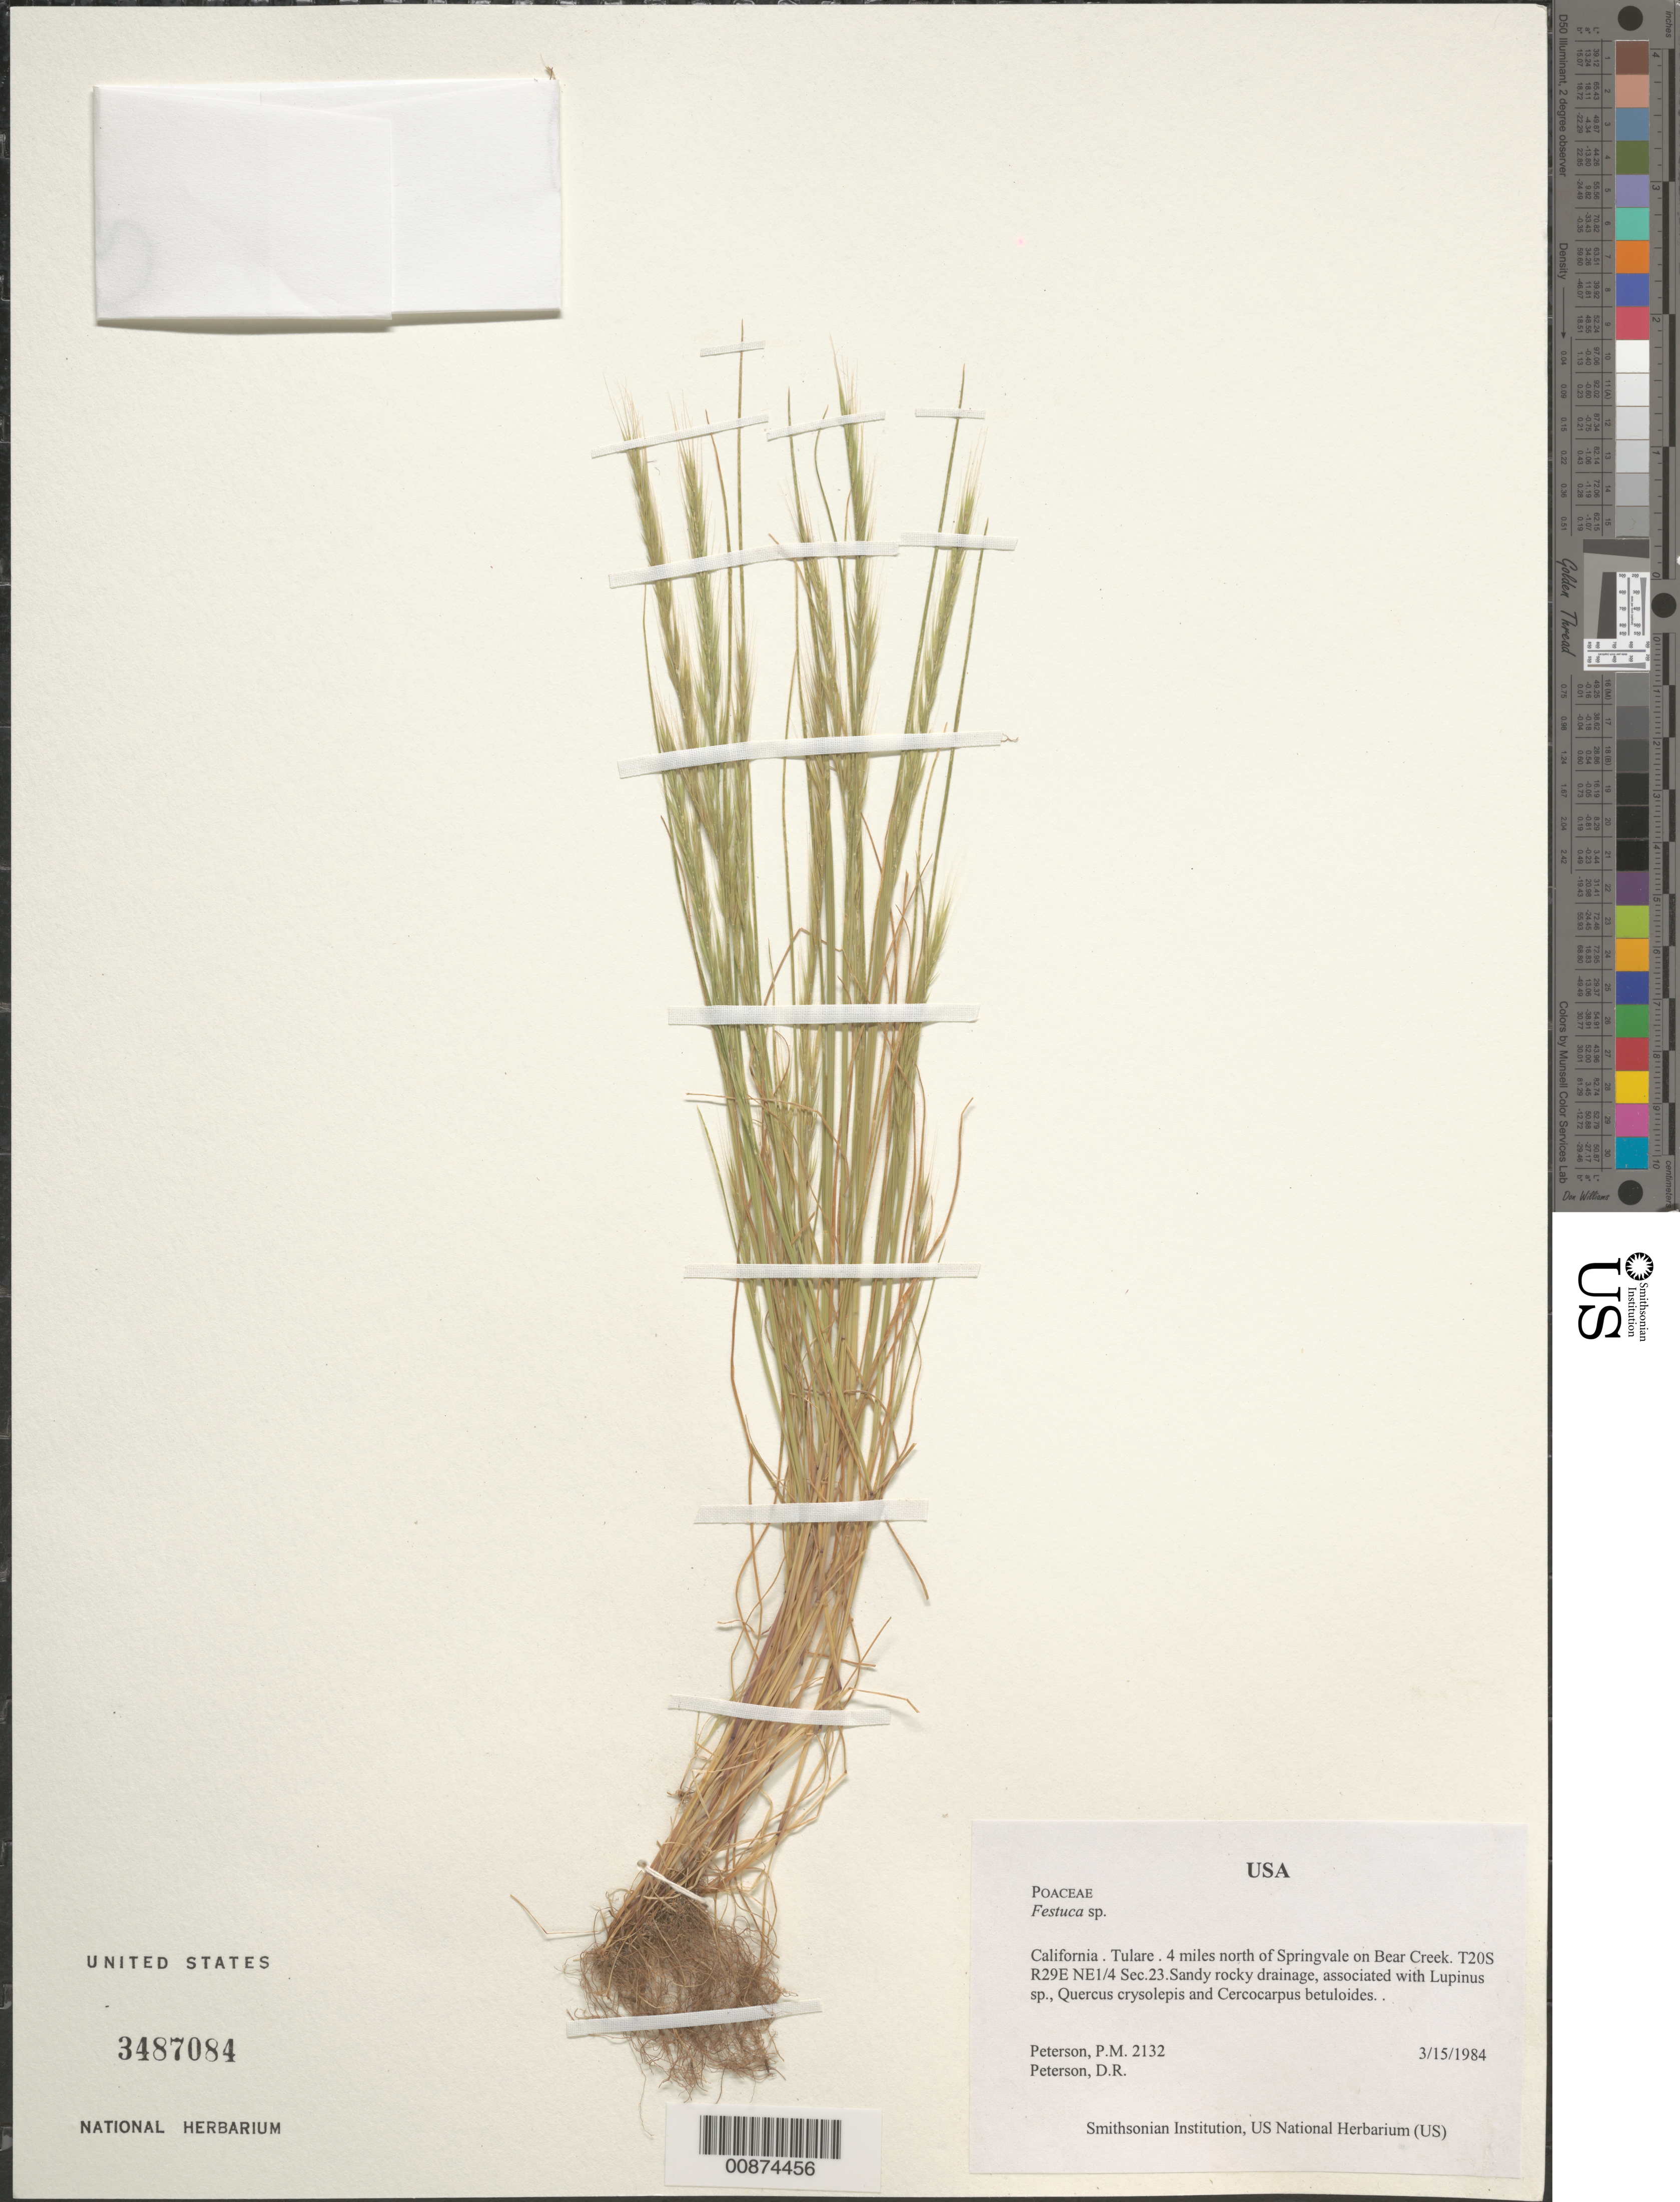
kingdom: Plantae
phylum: Tracheophyta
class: Liliopsida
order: Poales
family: Poaceae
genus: Festuca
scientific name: Festuca sp.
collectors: P. M. Peterson & D. R. Peterson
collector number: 02132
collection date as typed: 15 Mar 1984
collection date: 1984-03-15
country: United States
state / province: California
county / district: Tulare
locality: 4 miles north of Springvale on Bear Creek. T20S R29E NE1/4 Sec.23.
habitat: Sandy rocky drainage, associated with Lupinus sp., Quercus crysolepis and Cercocarpus betuloides.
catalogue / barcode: US 3487084